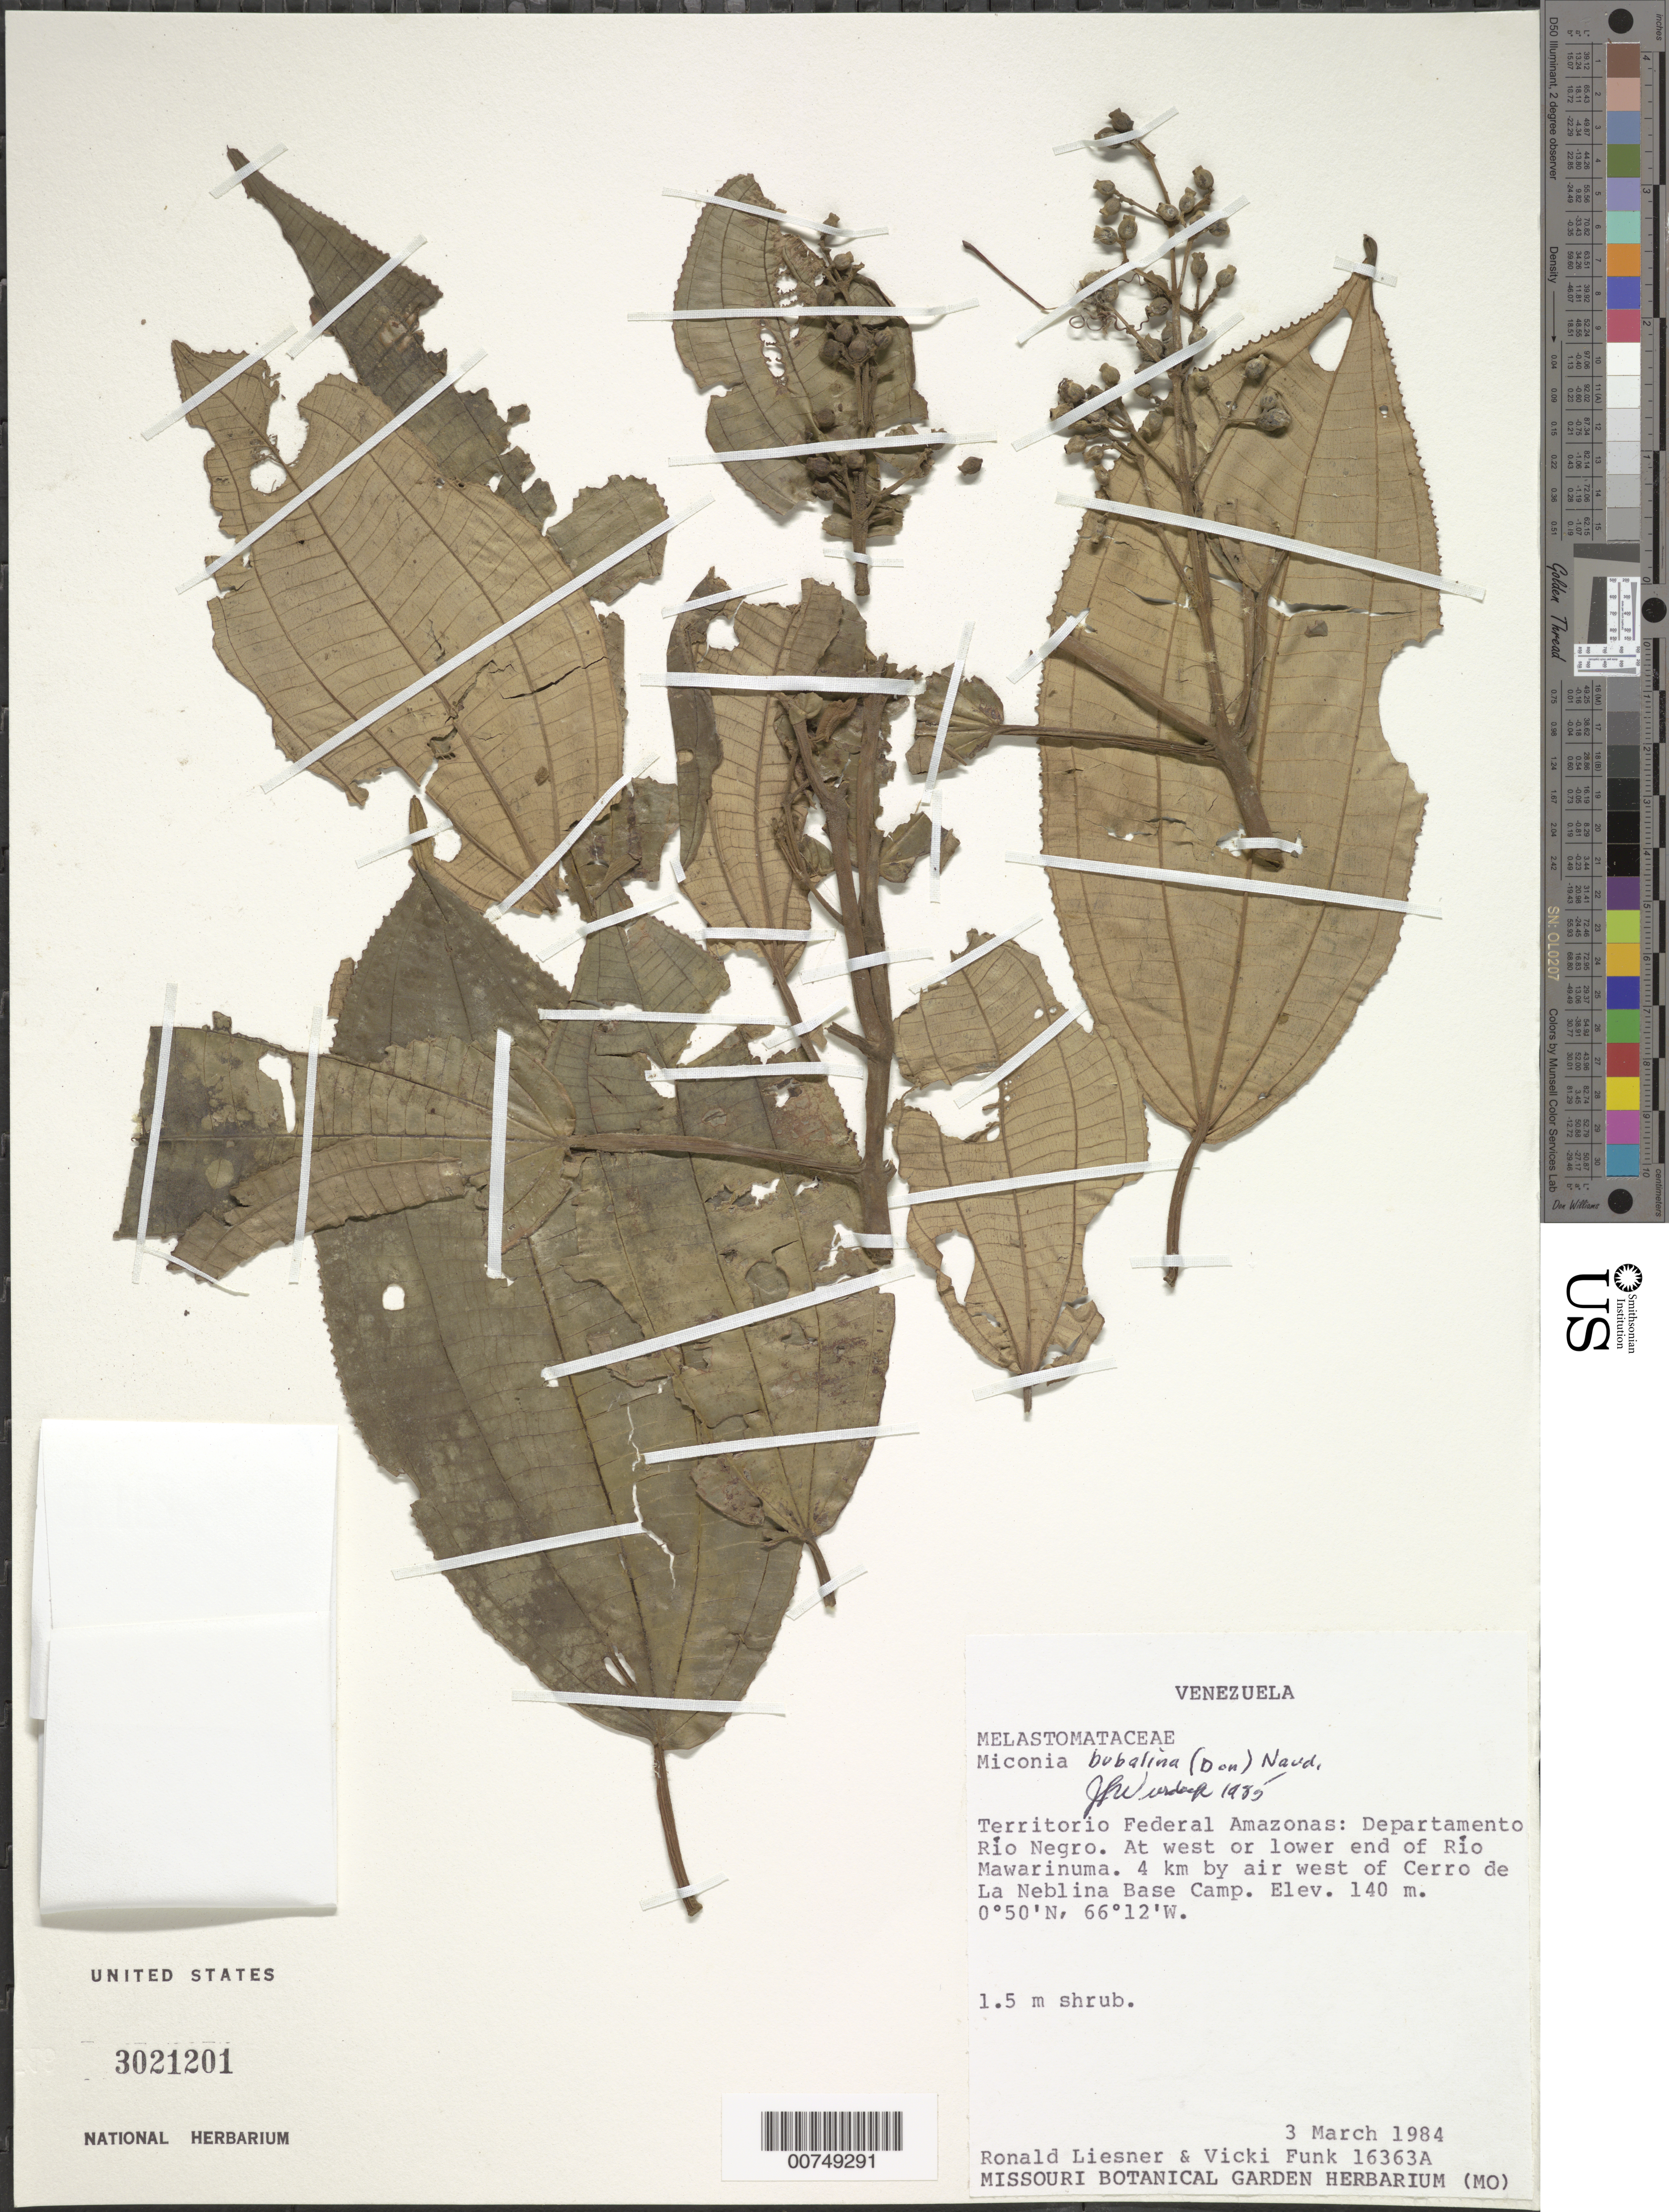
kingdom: Plantae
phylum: Tracheophyta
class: Magnoliopsida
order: Myrtales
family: Melastomataceae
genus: Miconia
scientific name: Miconia bubalina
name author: Naudin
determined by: Wurdack, John J., (US), US (UNITED STATES)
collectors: R. L. Liesner & V. Funk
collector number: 16363 A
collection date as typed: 3-Mar-84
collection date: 1984-03-03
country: Venezuela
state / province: Amazonas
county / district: Río Negro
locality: Río Mawarinuma, at west or lower end; 4 km by air W of Cerro de La Neblina Base Camp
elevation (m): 140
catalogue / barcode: US 3021201